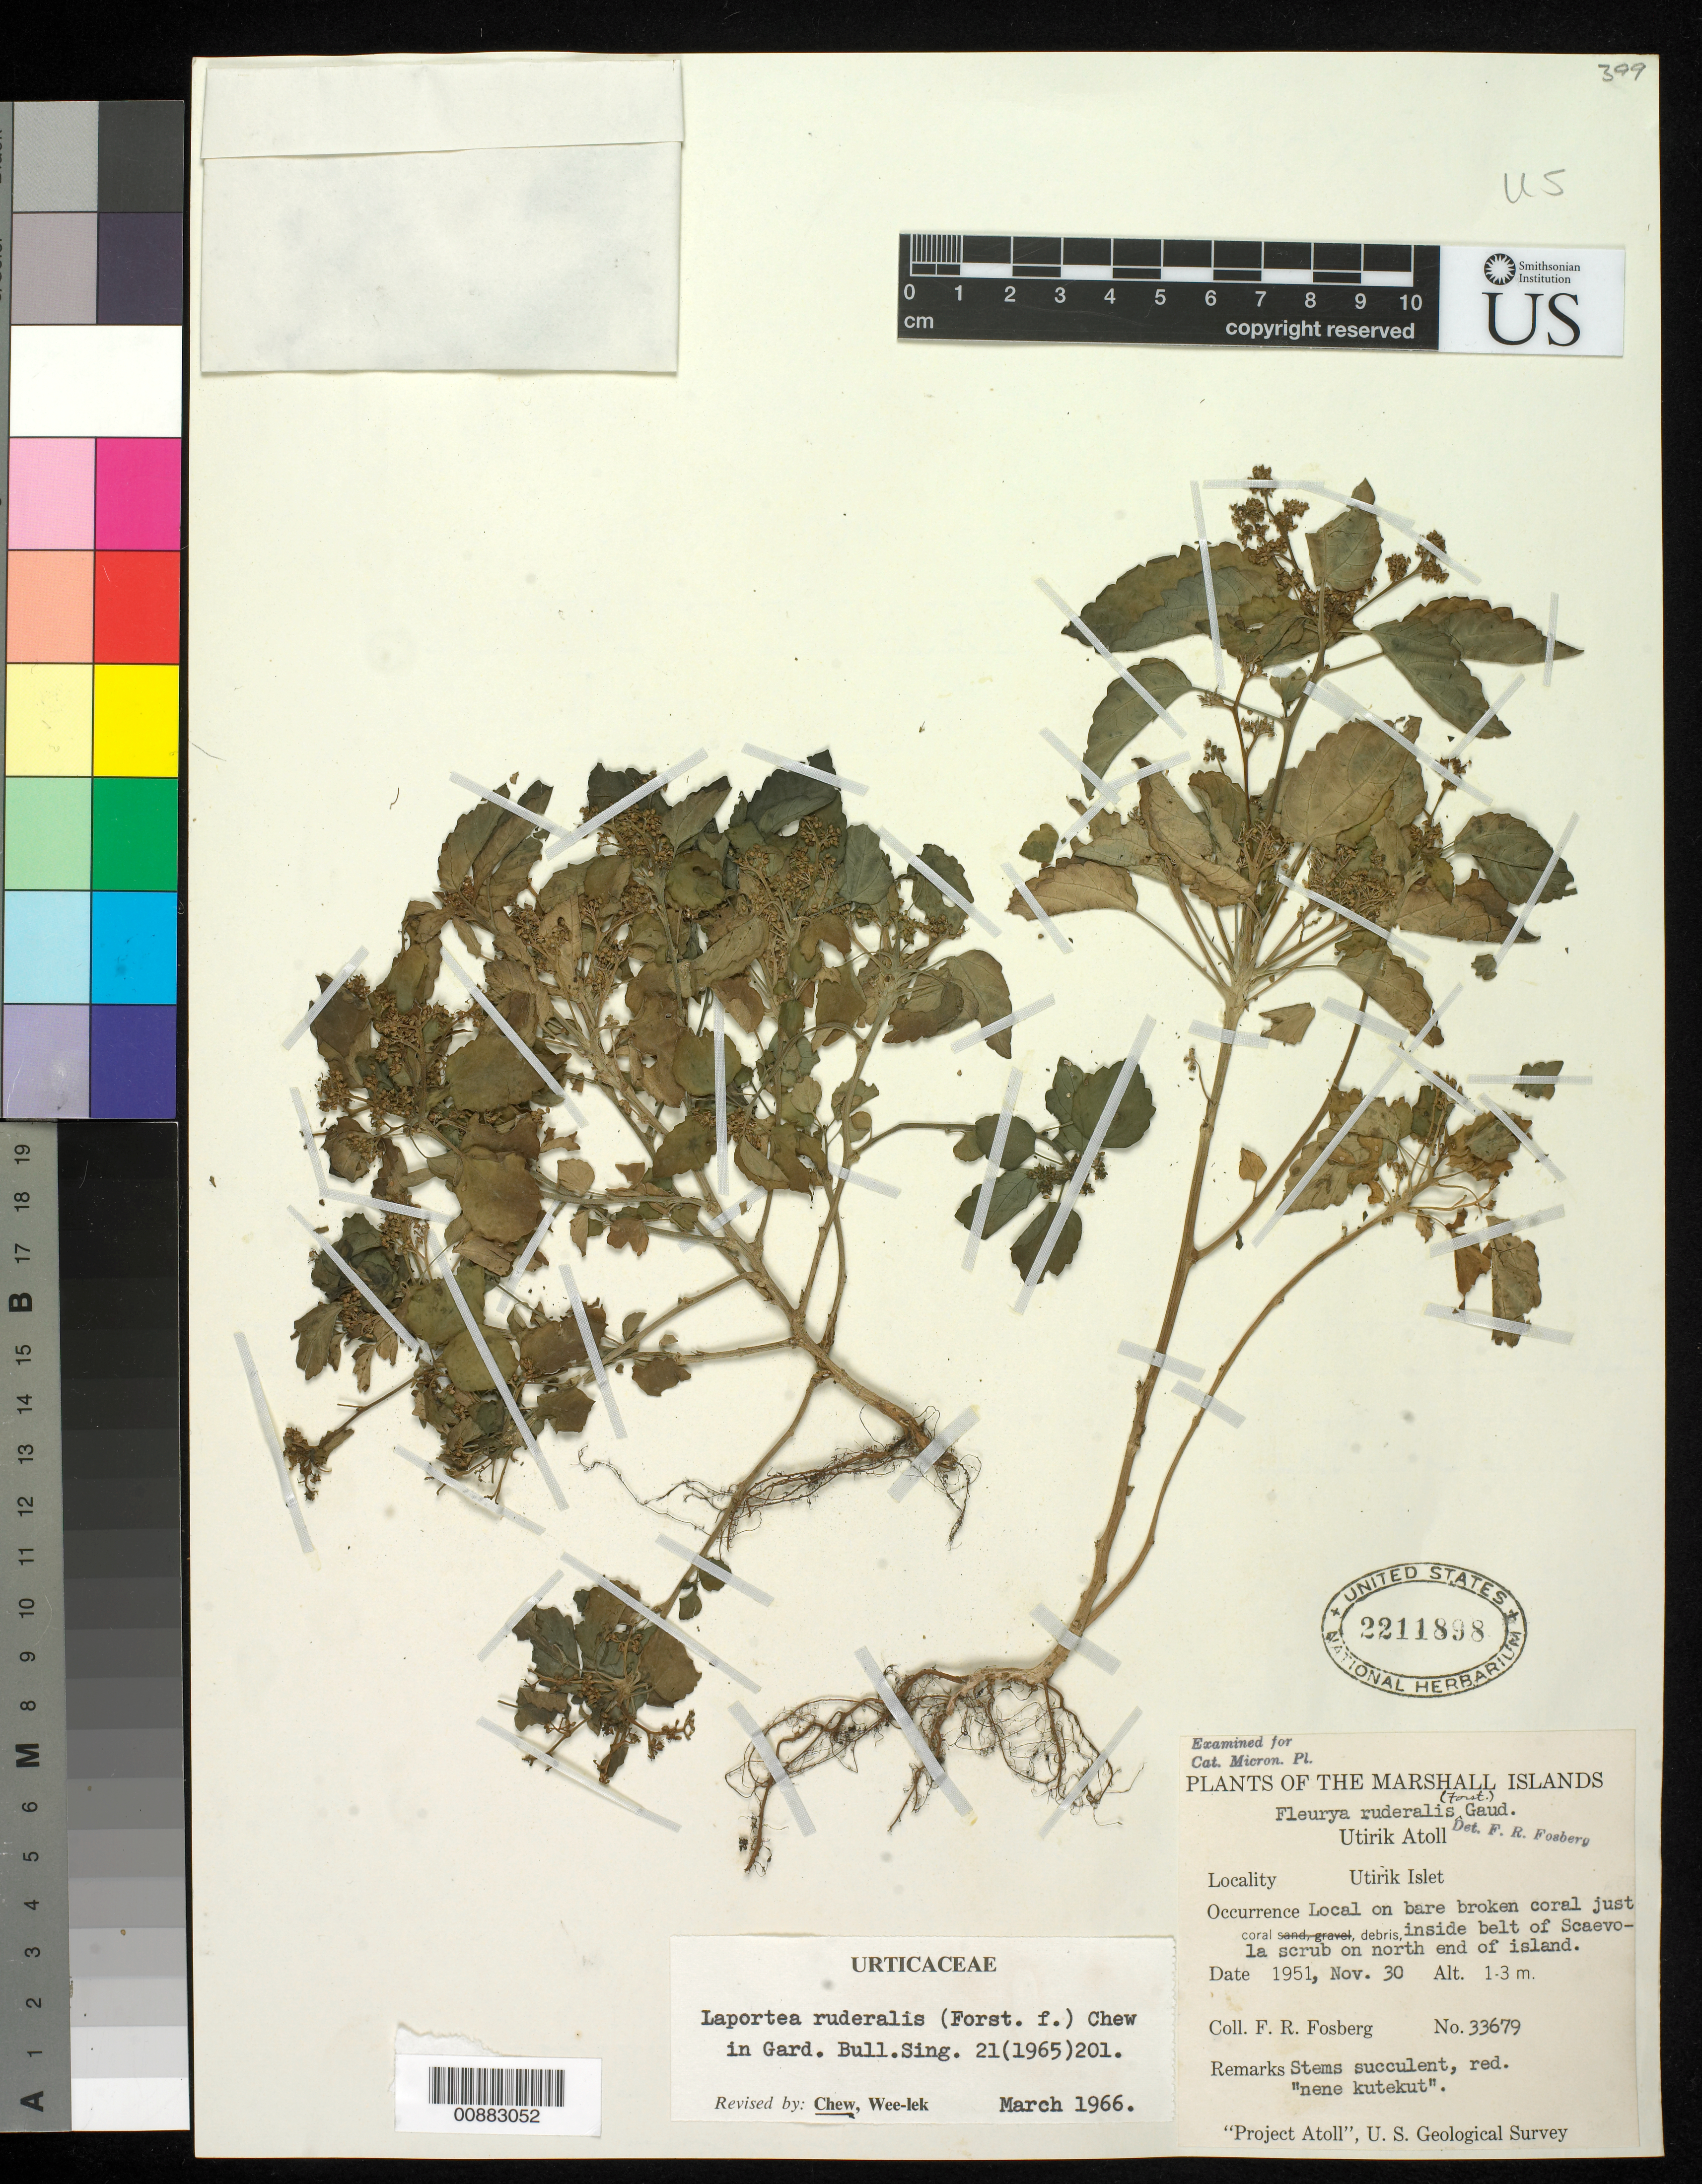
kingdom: Plantae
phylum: Tracheophyta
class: Magnoliopsida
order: Rosales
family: Urticaceae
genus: Laportea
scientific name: Laportea ruderalis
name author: (G. Forst.) Chew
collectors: F. R. Fosberg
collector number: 33679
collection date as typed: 30 Nov 1951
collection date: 1951-11-30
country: Marshall Islands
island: Utrik [Utirik] Atoll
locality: Utirik Islet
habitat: Local on bare broken coral just inside belt of Scaevola scrub on north end of island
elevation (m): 1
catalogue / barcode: US 2211898